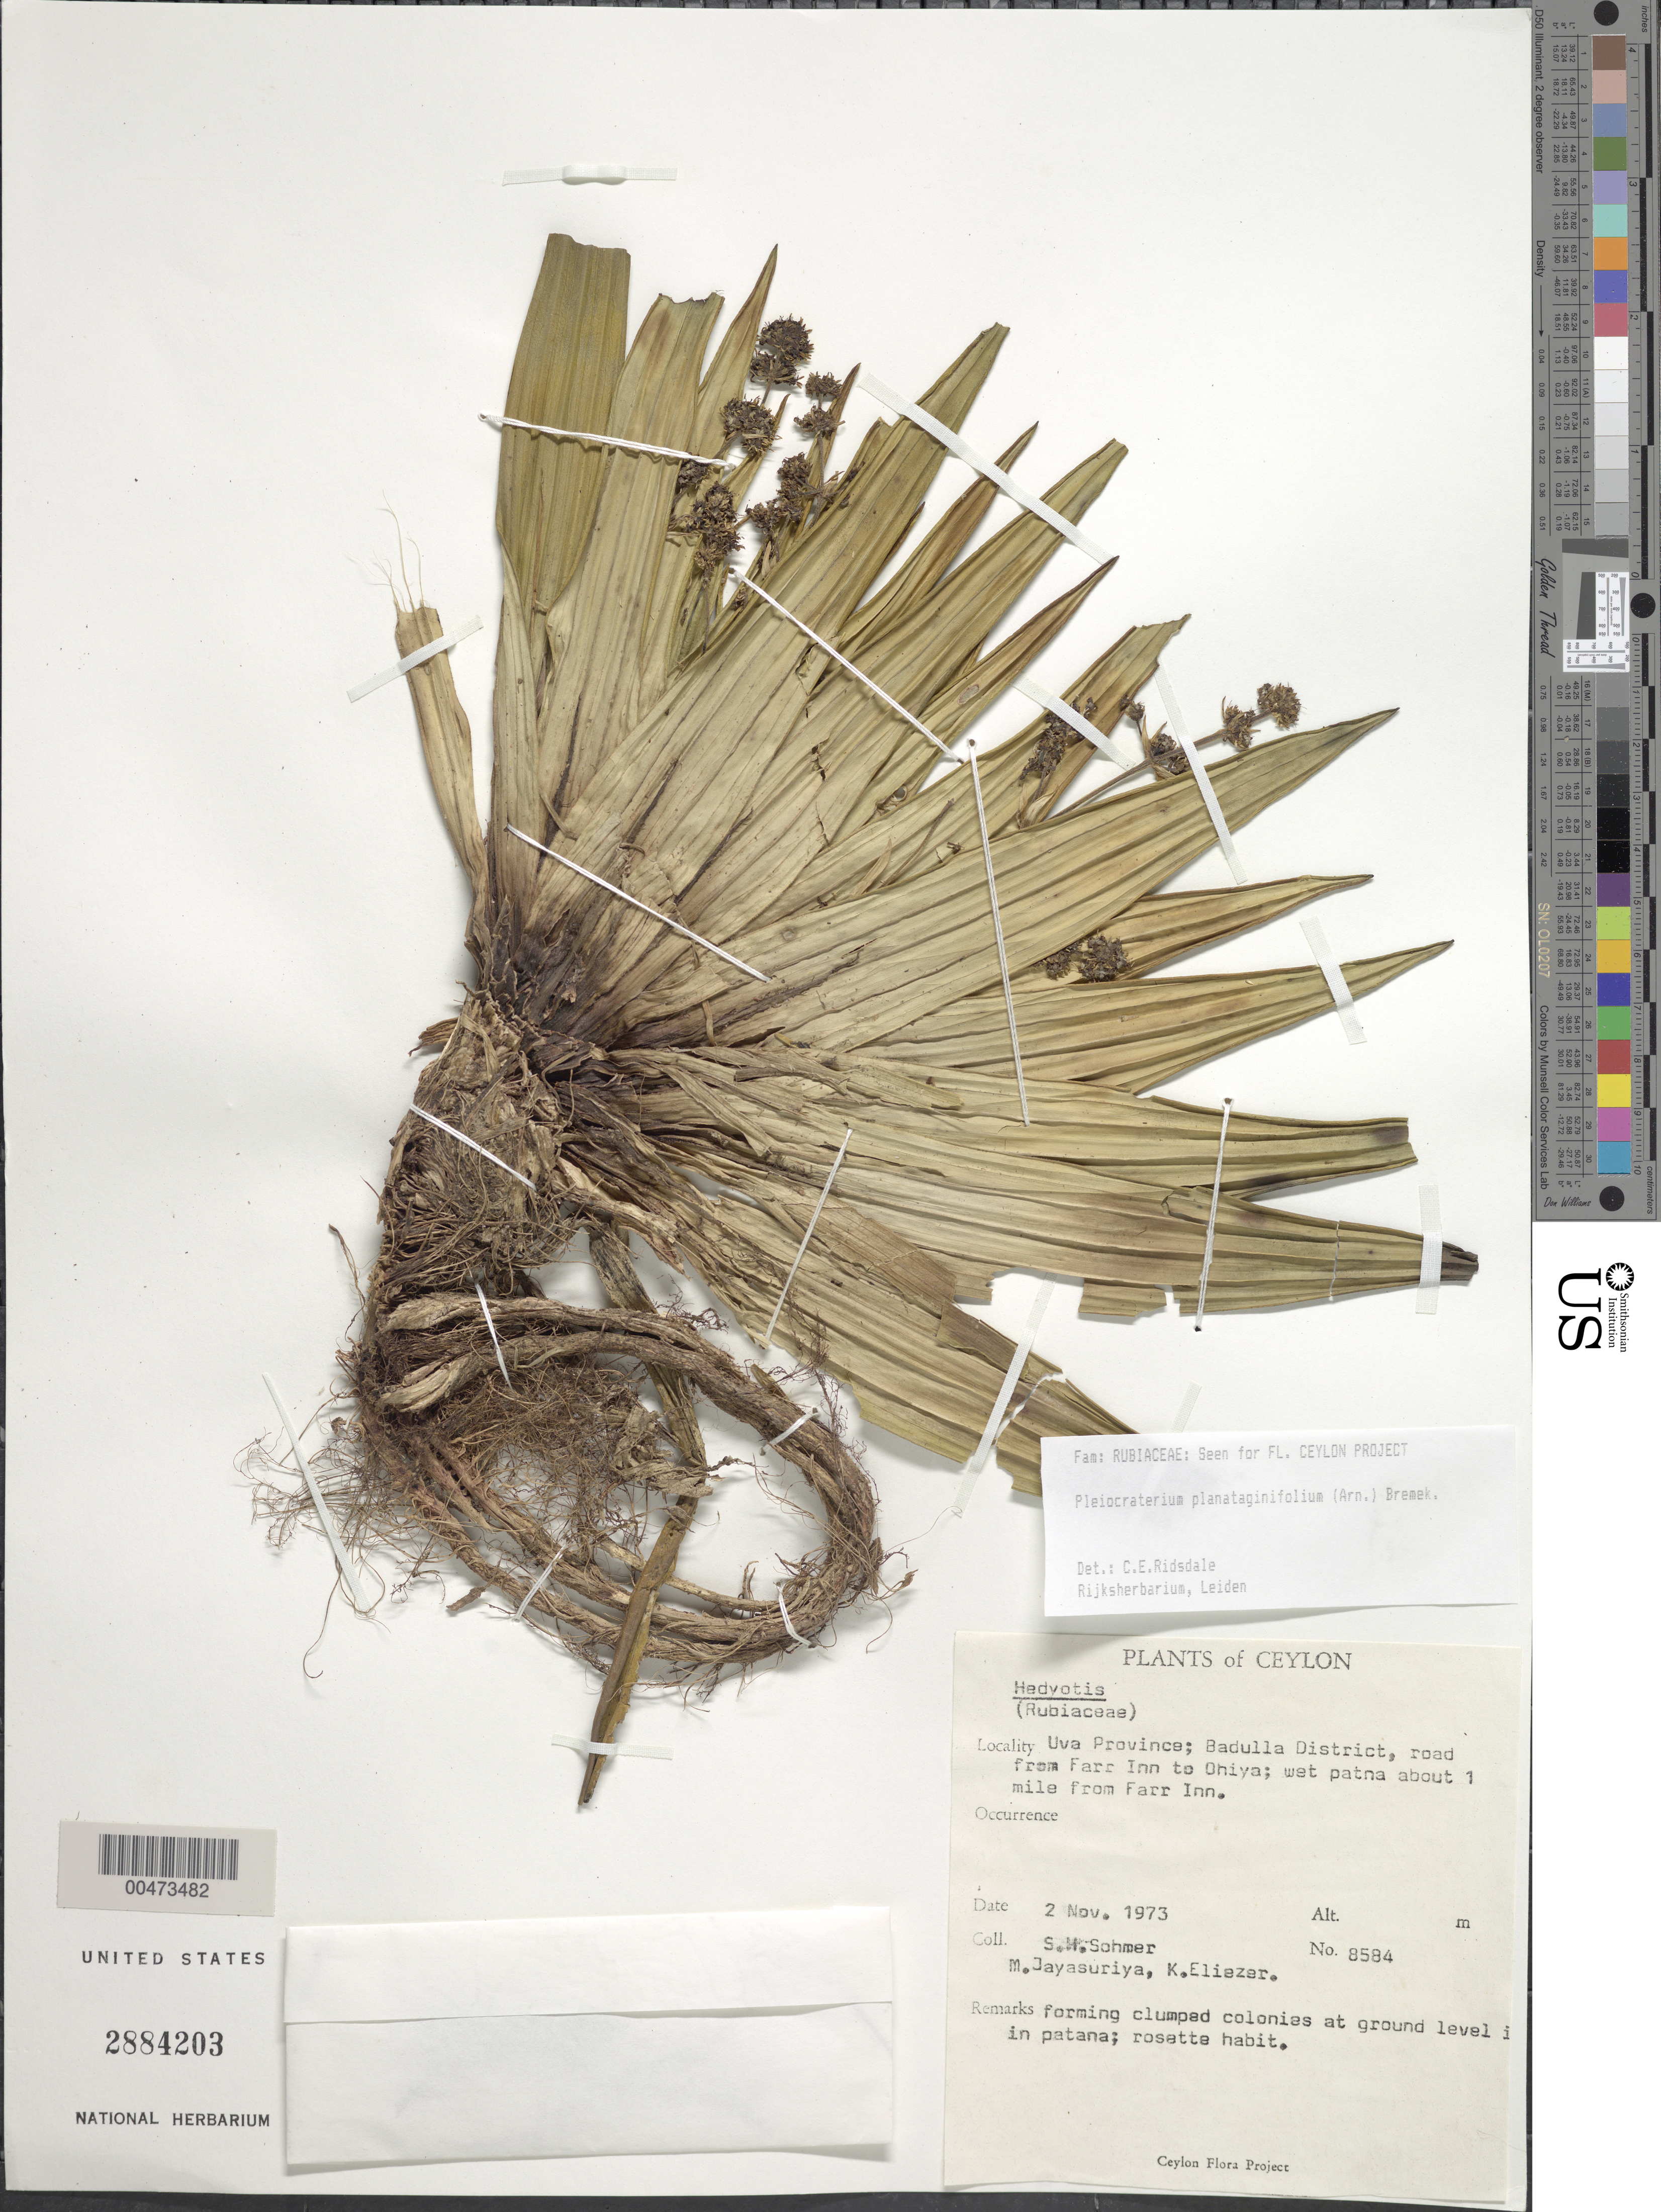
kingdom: Plantae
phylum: Tracheophyta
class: Magnoliopsida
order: Gentianales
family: Rubiaceae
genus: Pleiocraterium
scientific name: Pleiocraterium planataginifolium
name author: (Arn.) Bremek.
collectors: S. H. Sohmer, A. H. Jayasuriya & K. Eliezer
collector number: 8584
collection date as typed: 02 Nov 1973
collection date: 1973-11-02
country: Sri Lanka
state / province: Uva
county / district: Badulla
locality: rd from Farr Inn to Ohiya, about 1 mi from Farr Inn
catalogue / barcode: US 2884203